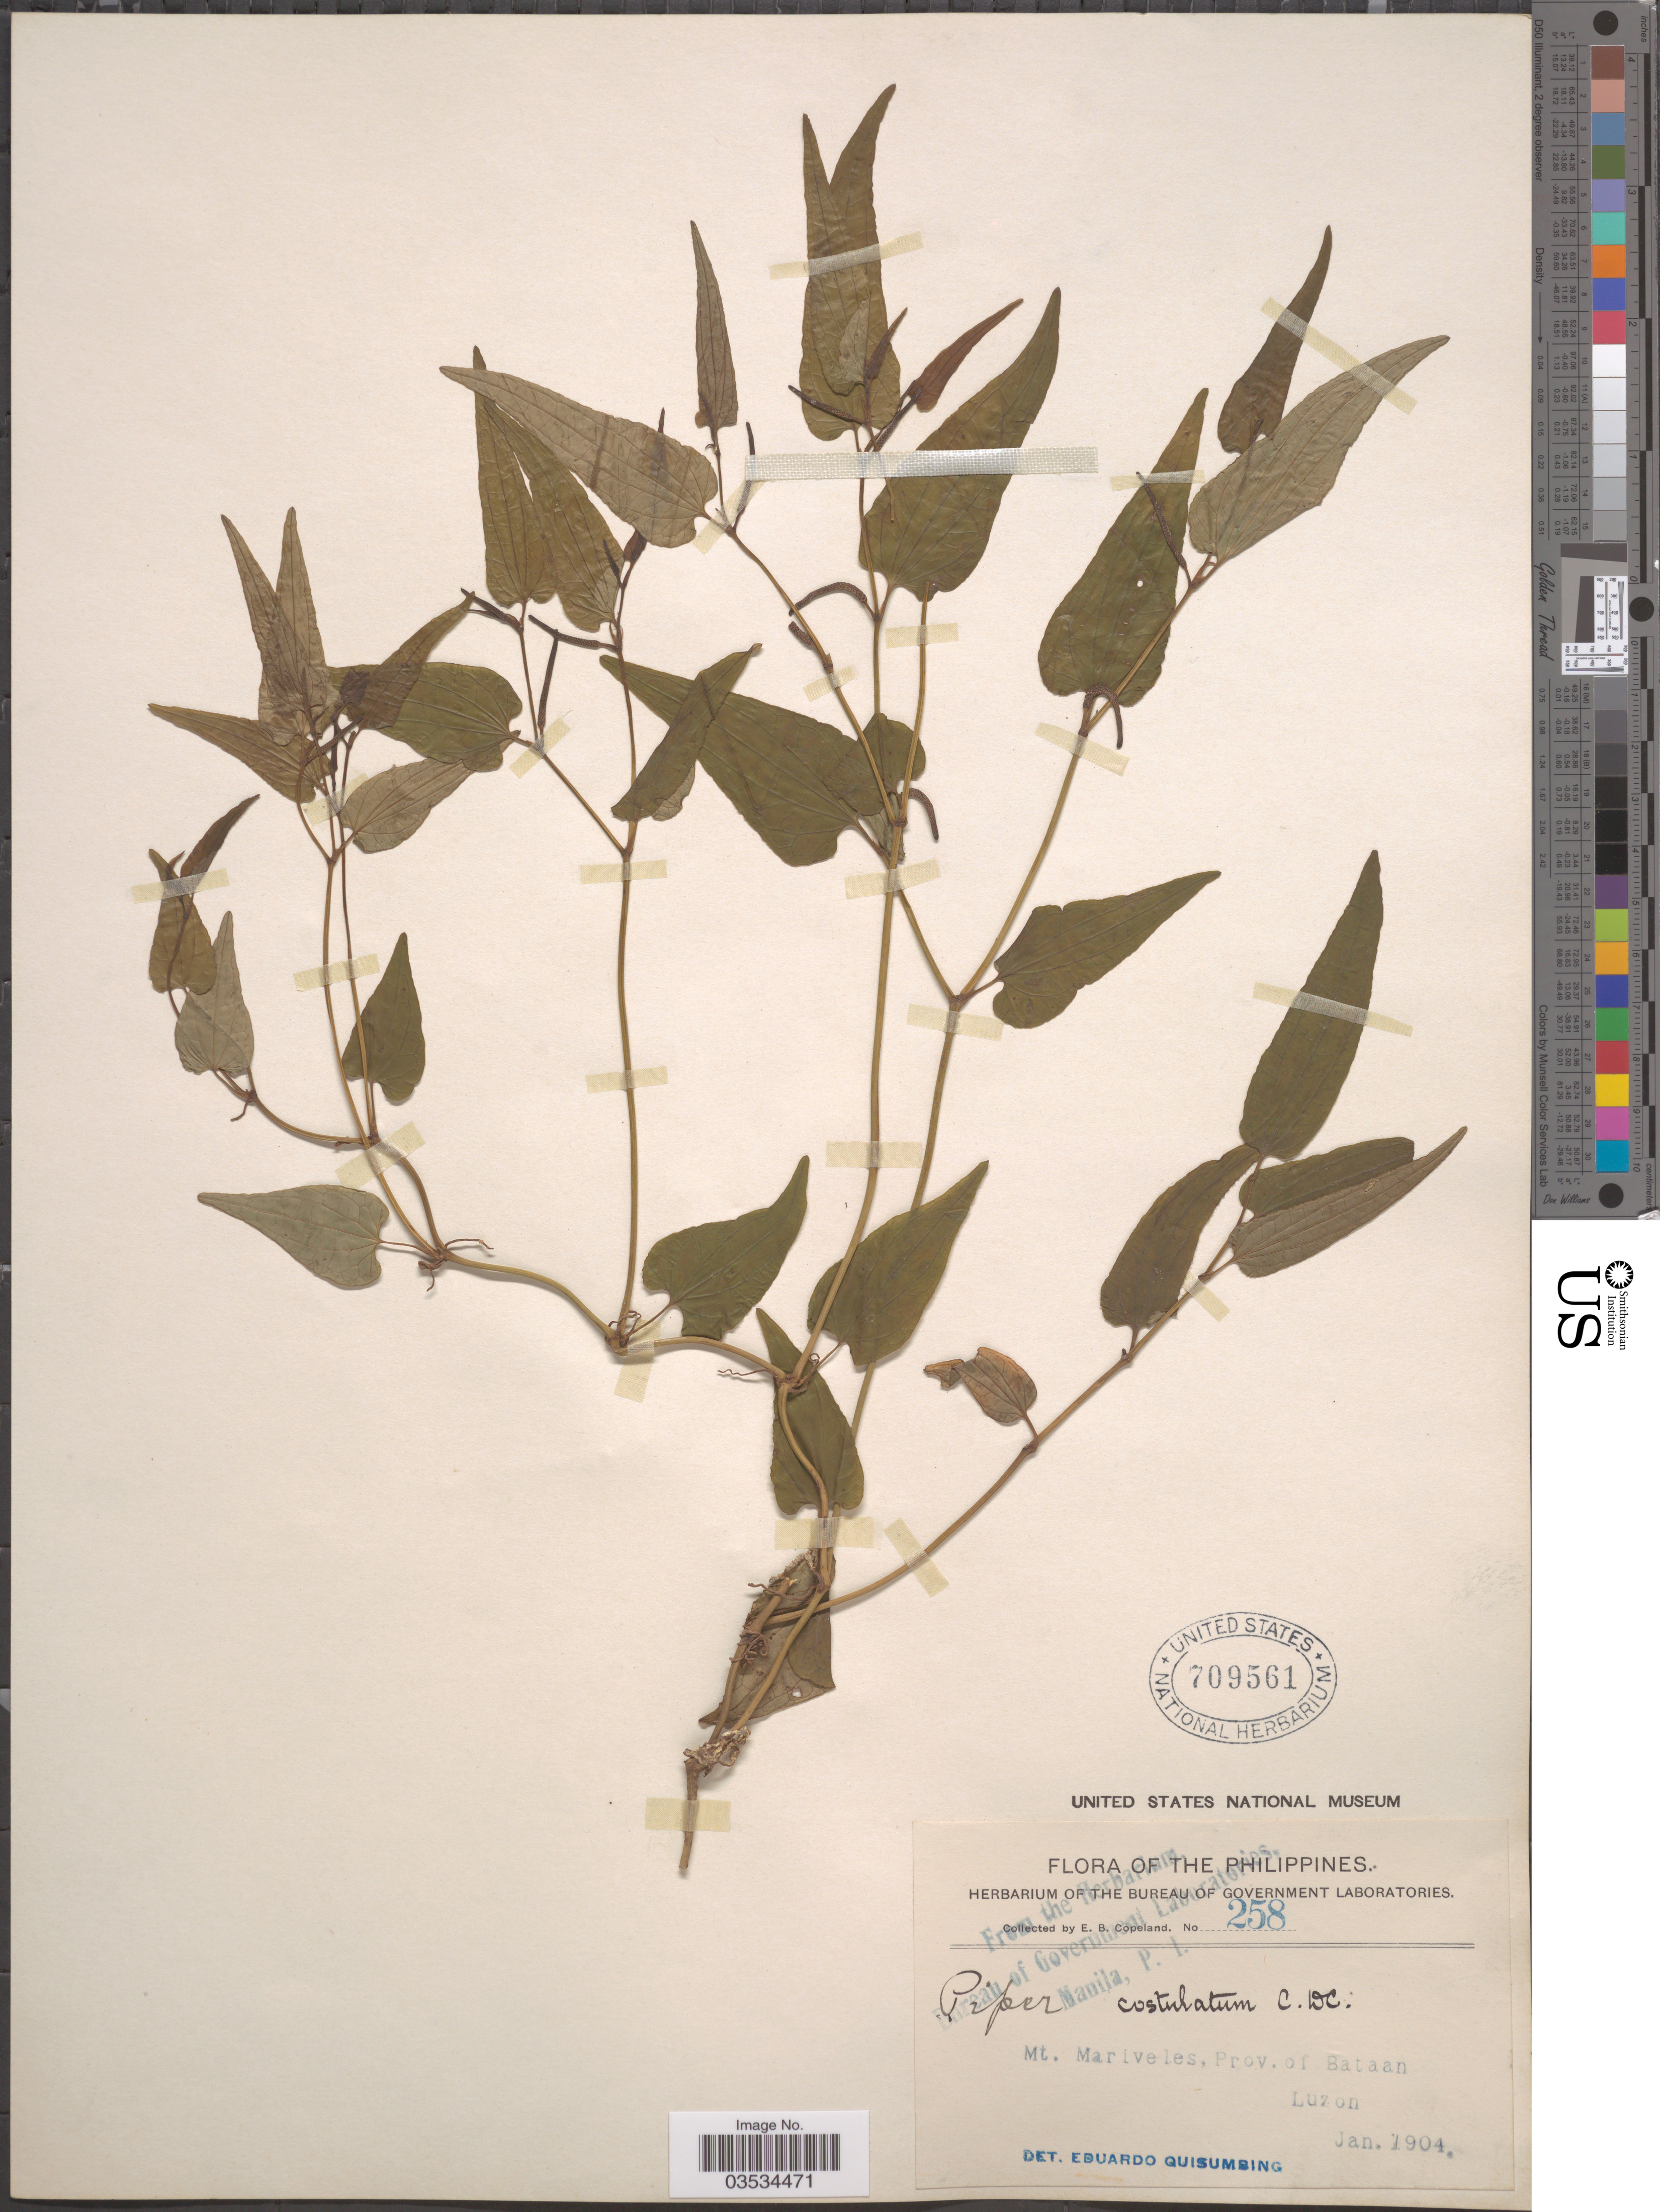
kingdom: Plantae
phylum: Tracheophyta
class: Magnoliopsida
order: Piperales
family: Piperaceae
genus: Piper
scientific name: Piper costulatum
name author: C. DC.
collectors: E. B. Copeland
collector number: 258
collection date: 1904-01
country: Philippines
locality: Mt. Mariveles, Prov. of Bataan. Luzon.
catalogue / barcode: US 709561